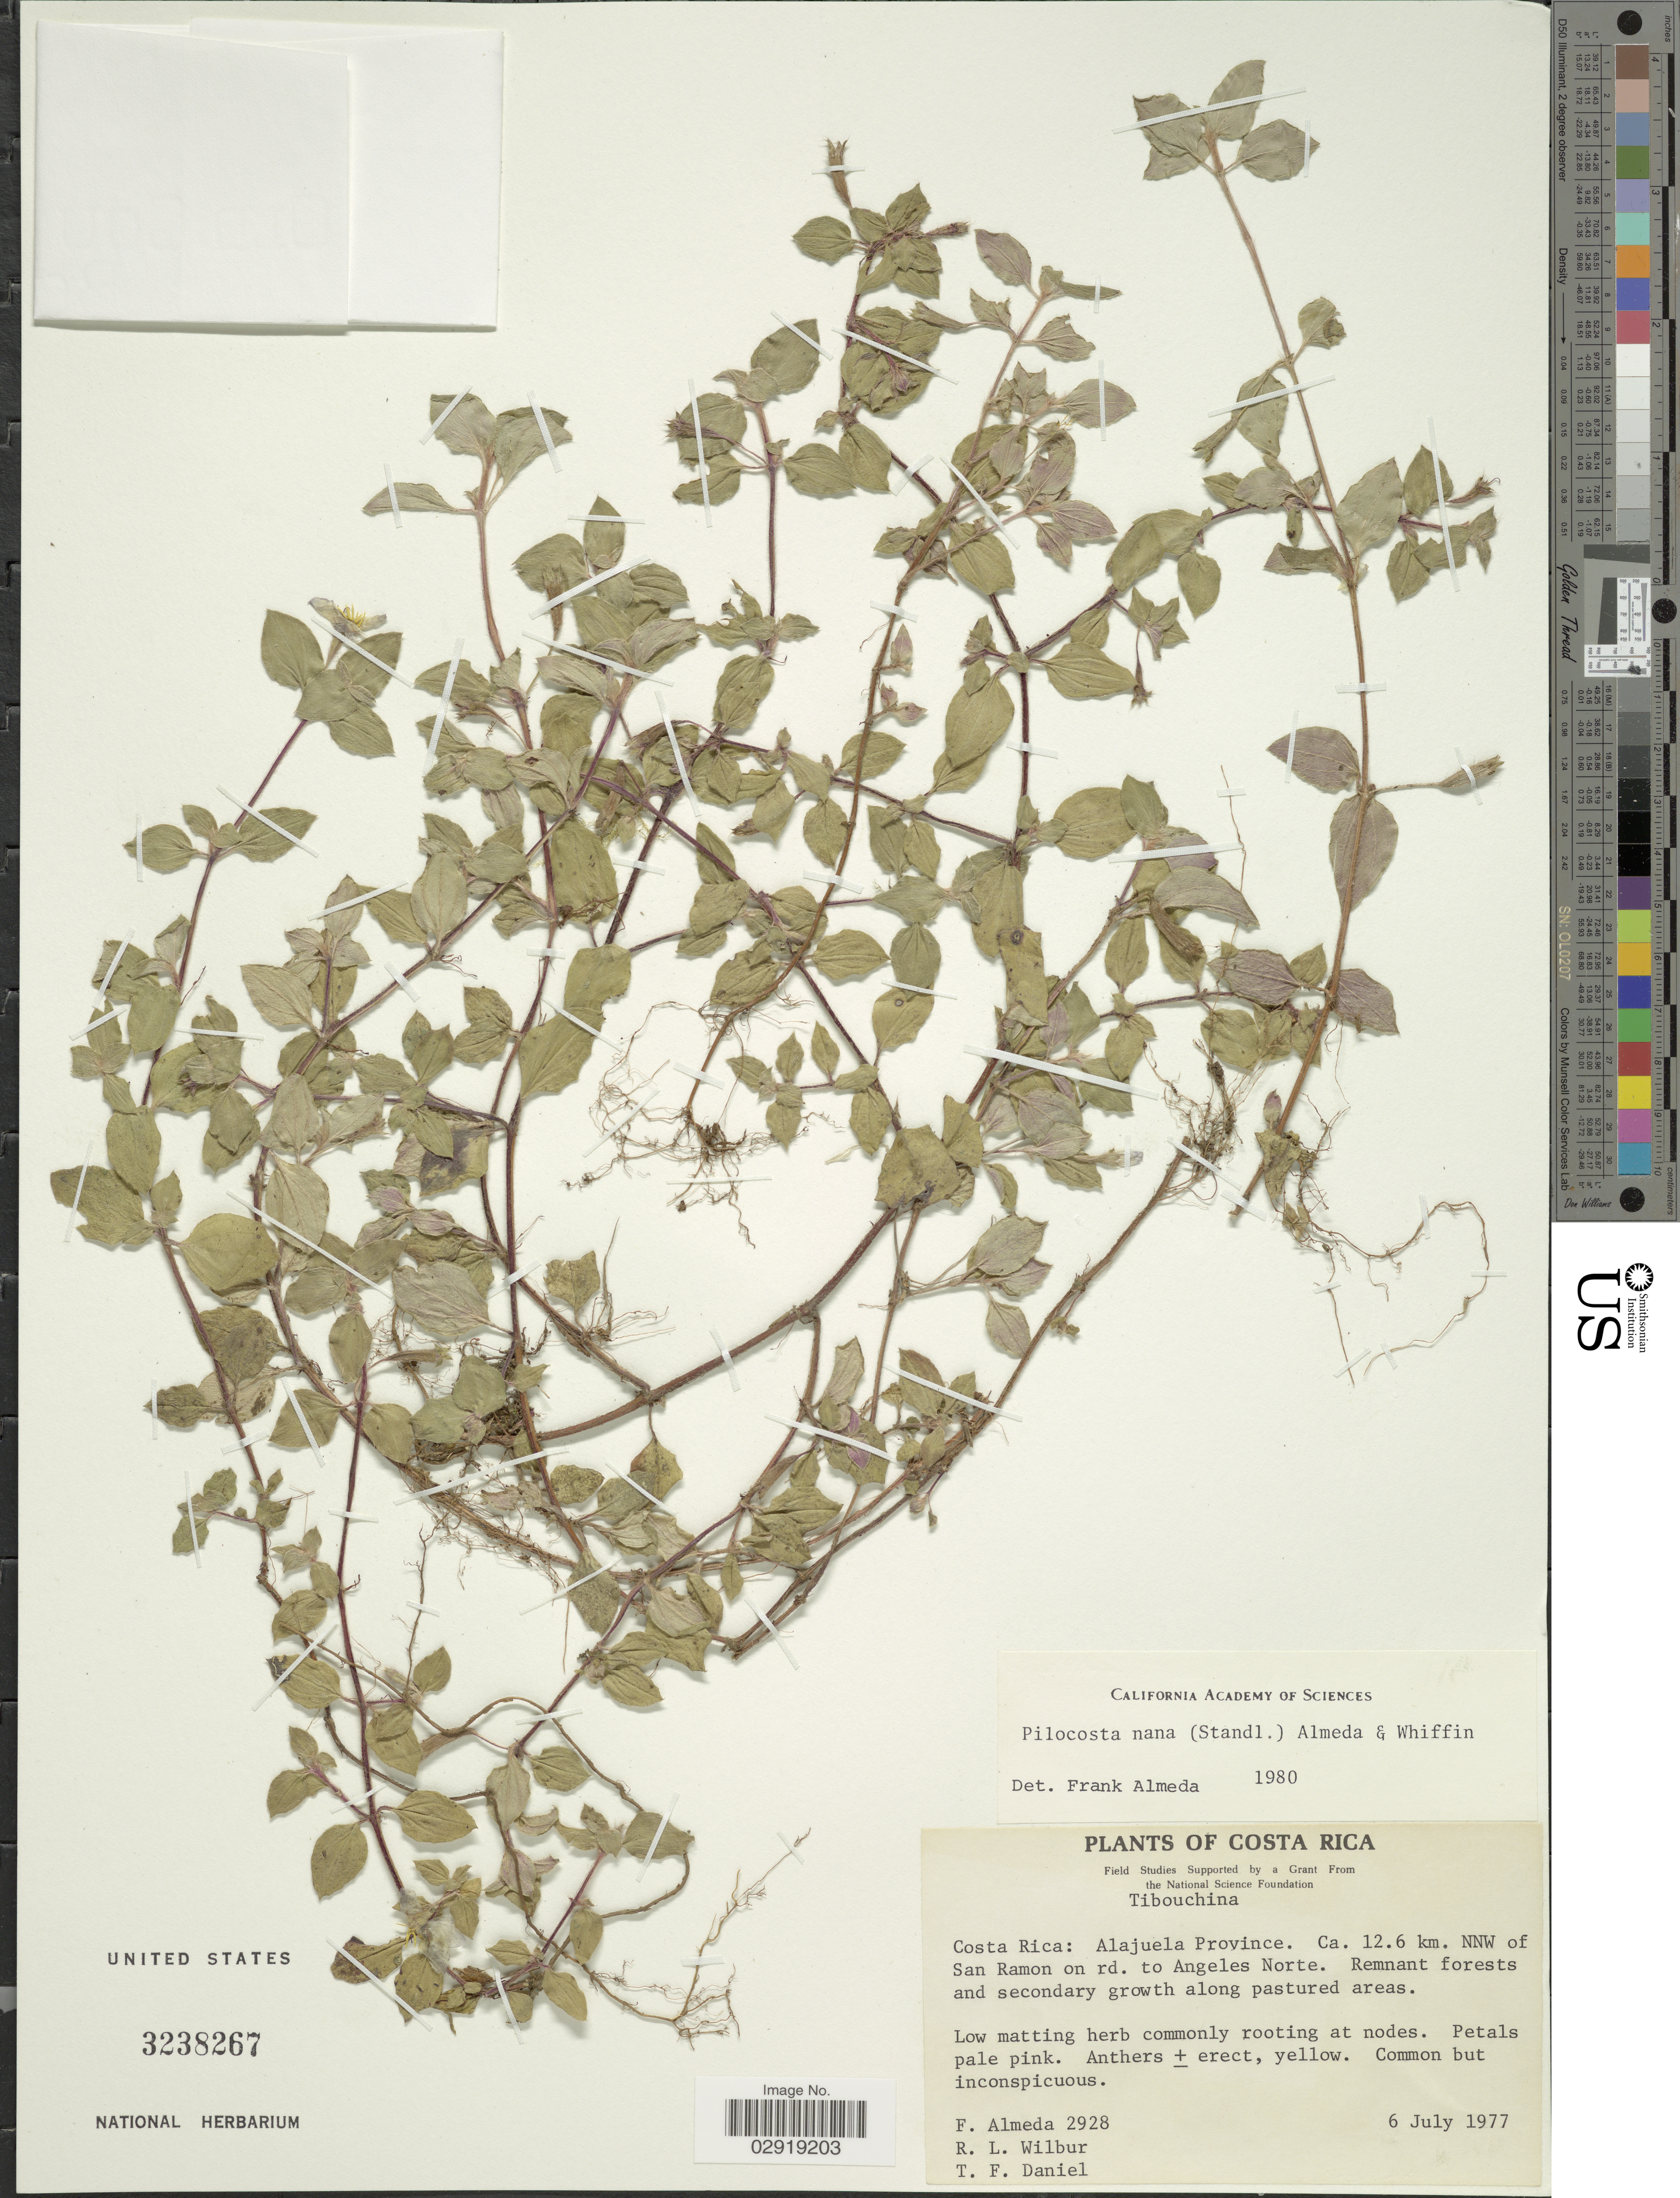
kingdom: Plantae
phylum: Tracheophyta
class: Magnoliopsida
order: Myrtales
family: Melastomataceae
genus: Pilocosta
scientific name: Pilocosta nana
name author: (Standl.) Almeda &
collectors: F. Almeda, R. L. Wilbur & T. F. Daniel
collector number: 2928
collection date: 1977-07-06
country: Costa Rica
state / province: Alajuela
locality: Ca. 12.6 km. NNW of San Ramon on rd. to Angeles Norte.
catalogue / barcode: US 3238267